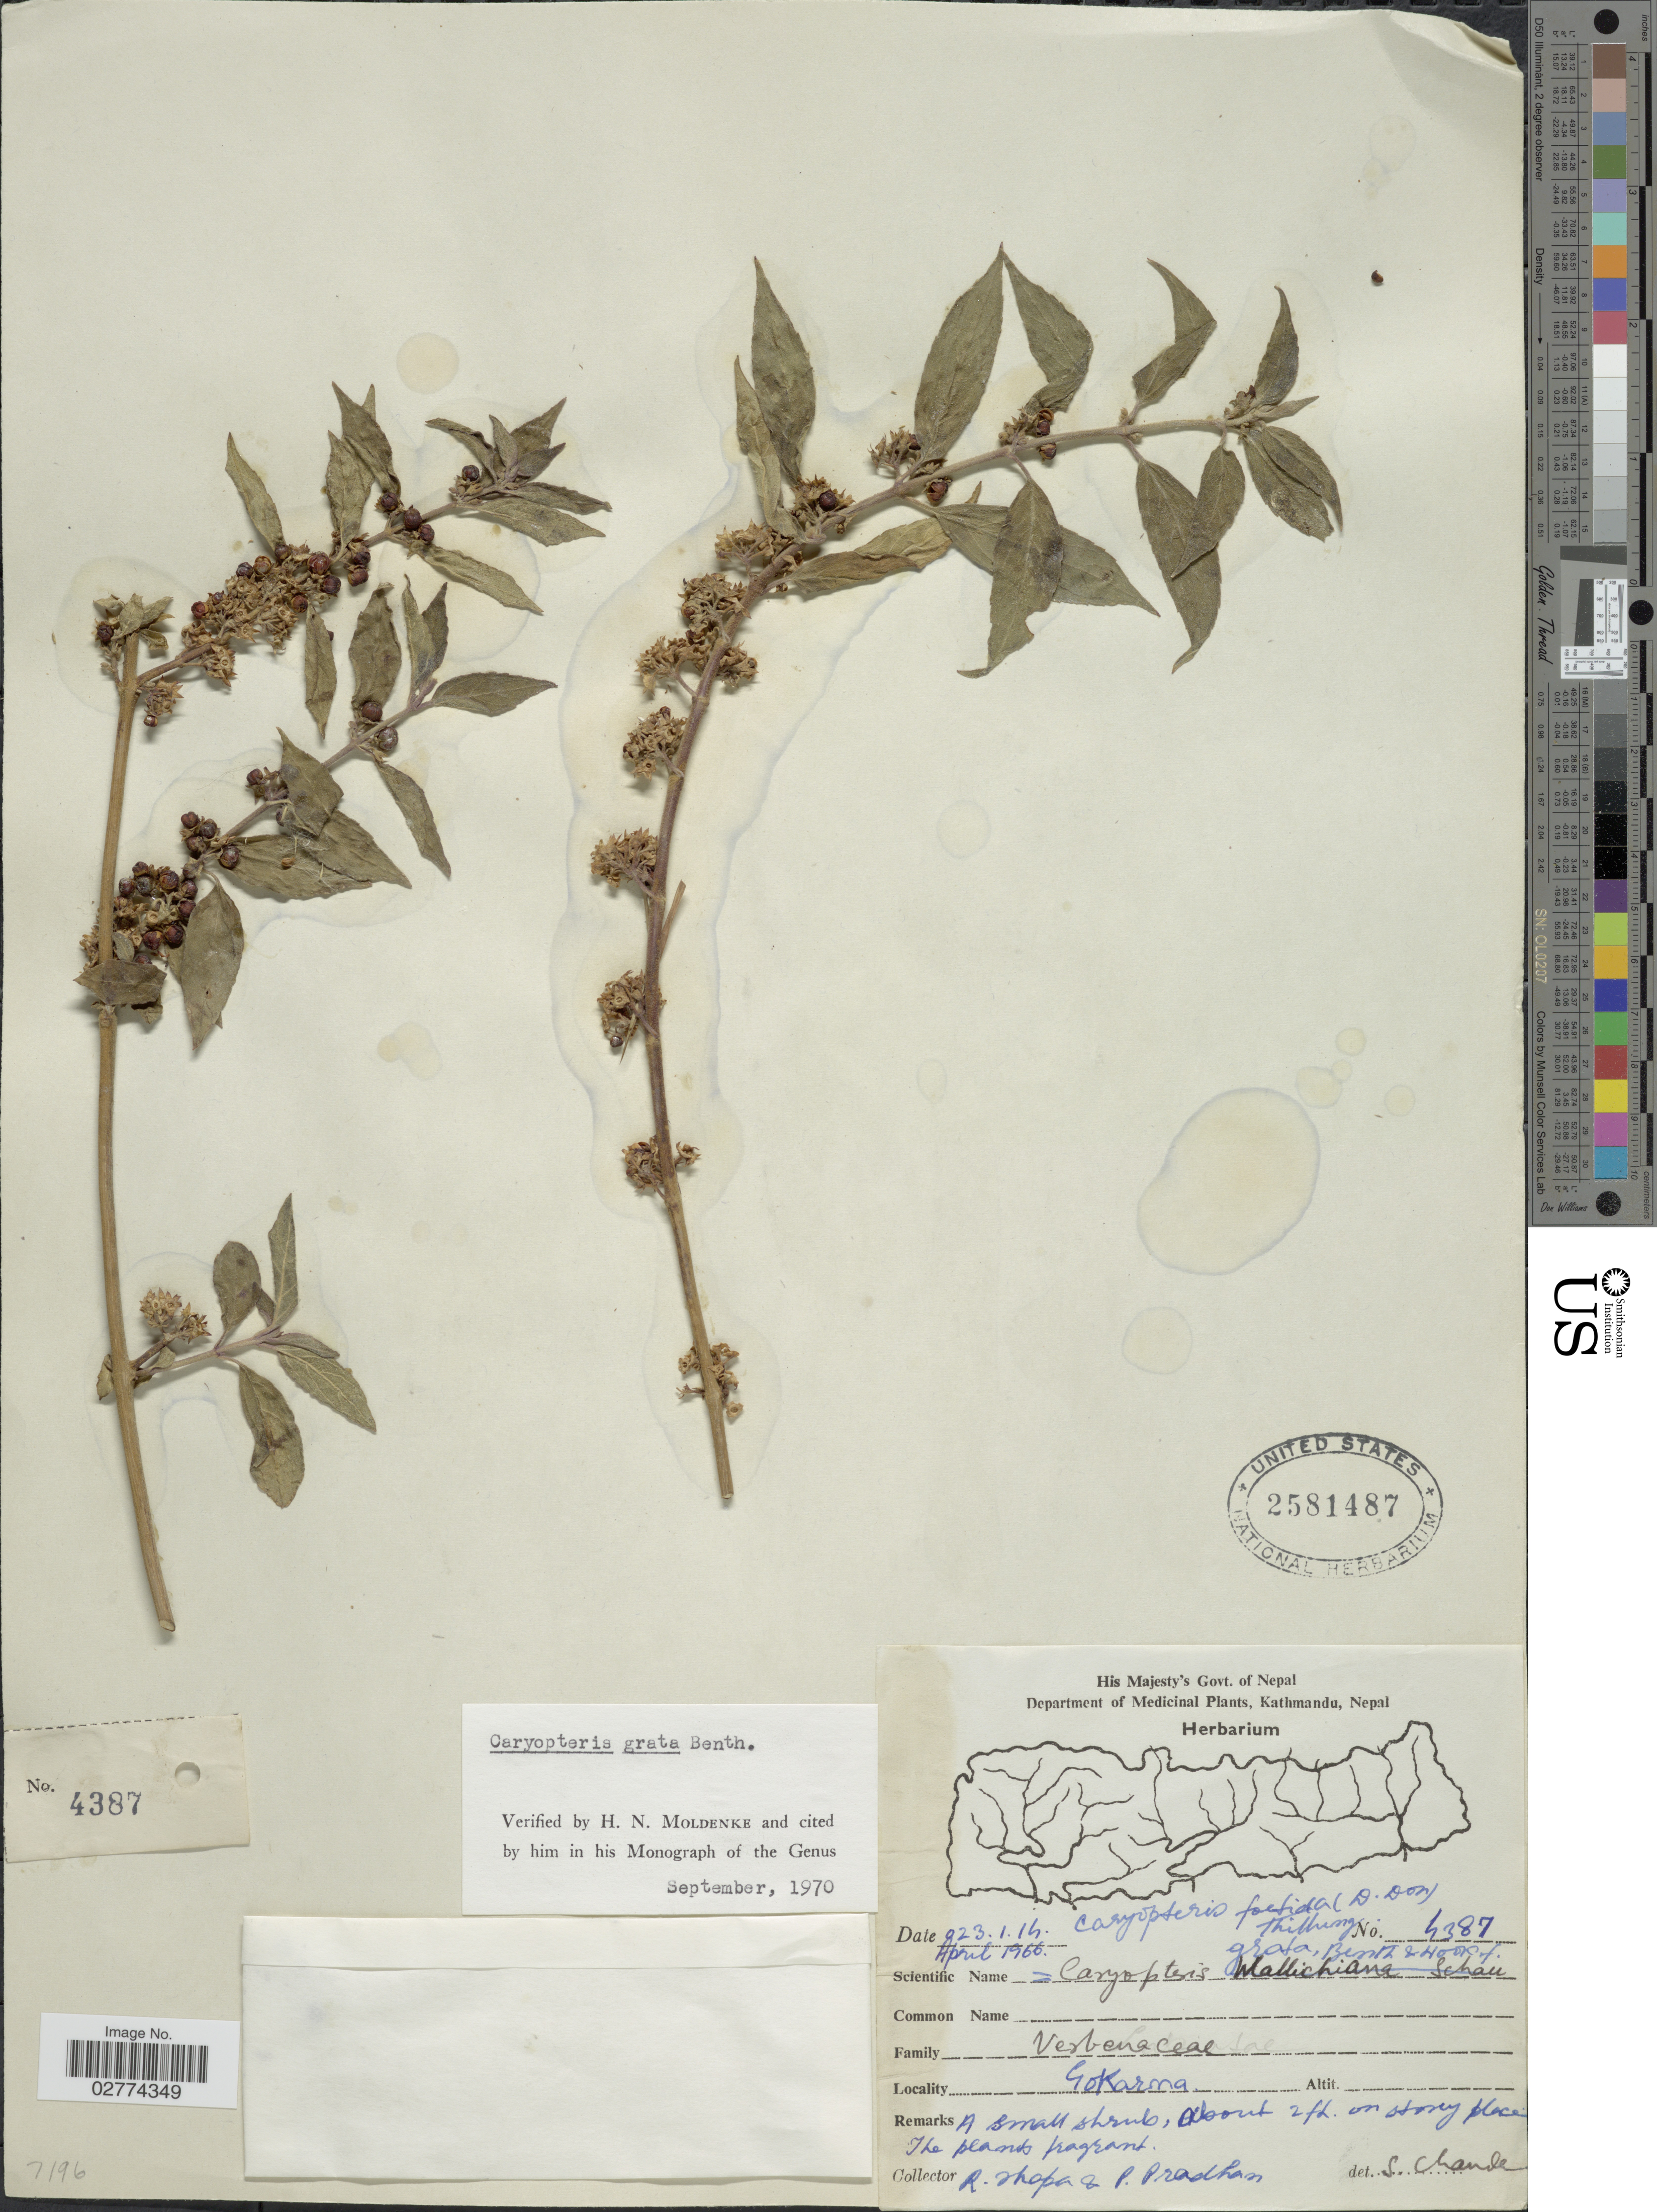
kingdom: Plantae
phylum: Tracheophyta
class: Magnoliopsida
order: Lamiales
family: Lamiaceae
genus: Caryopteris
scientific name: Caryopteris grata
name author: (Wall. ex Walp.) Benth. & Hook. f. ex C.B. Clarke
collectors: R. Thapa & P. Pradhan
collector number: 4387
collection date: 1966-04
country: Nepal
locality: Gokarna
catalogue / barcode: US 2581487